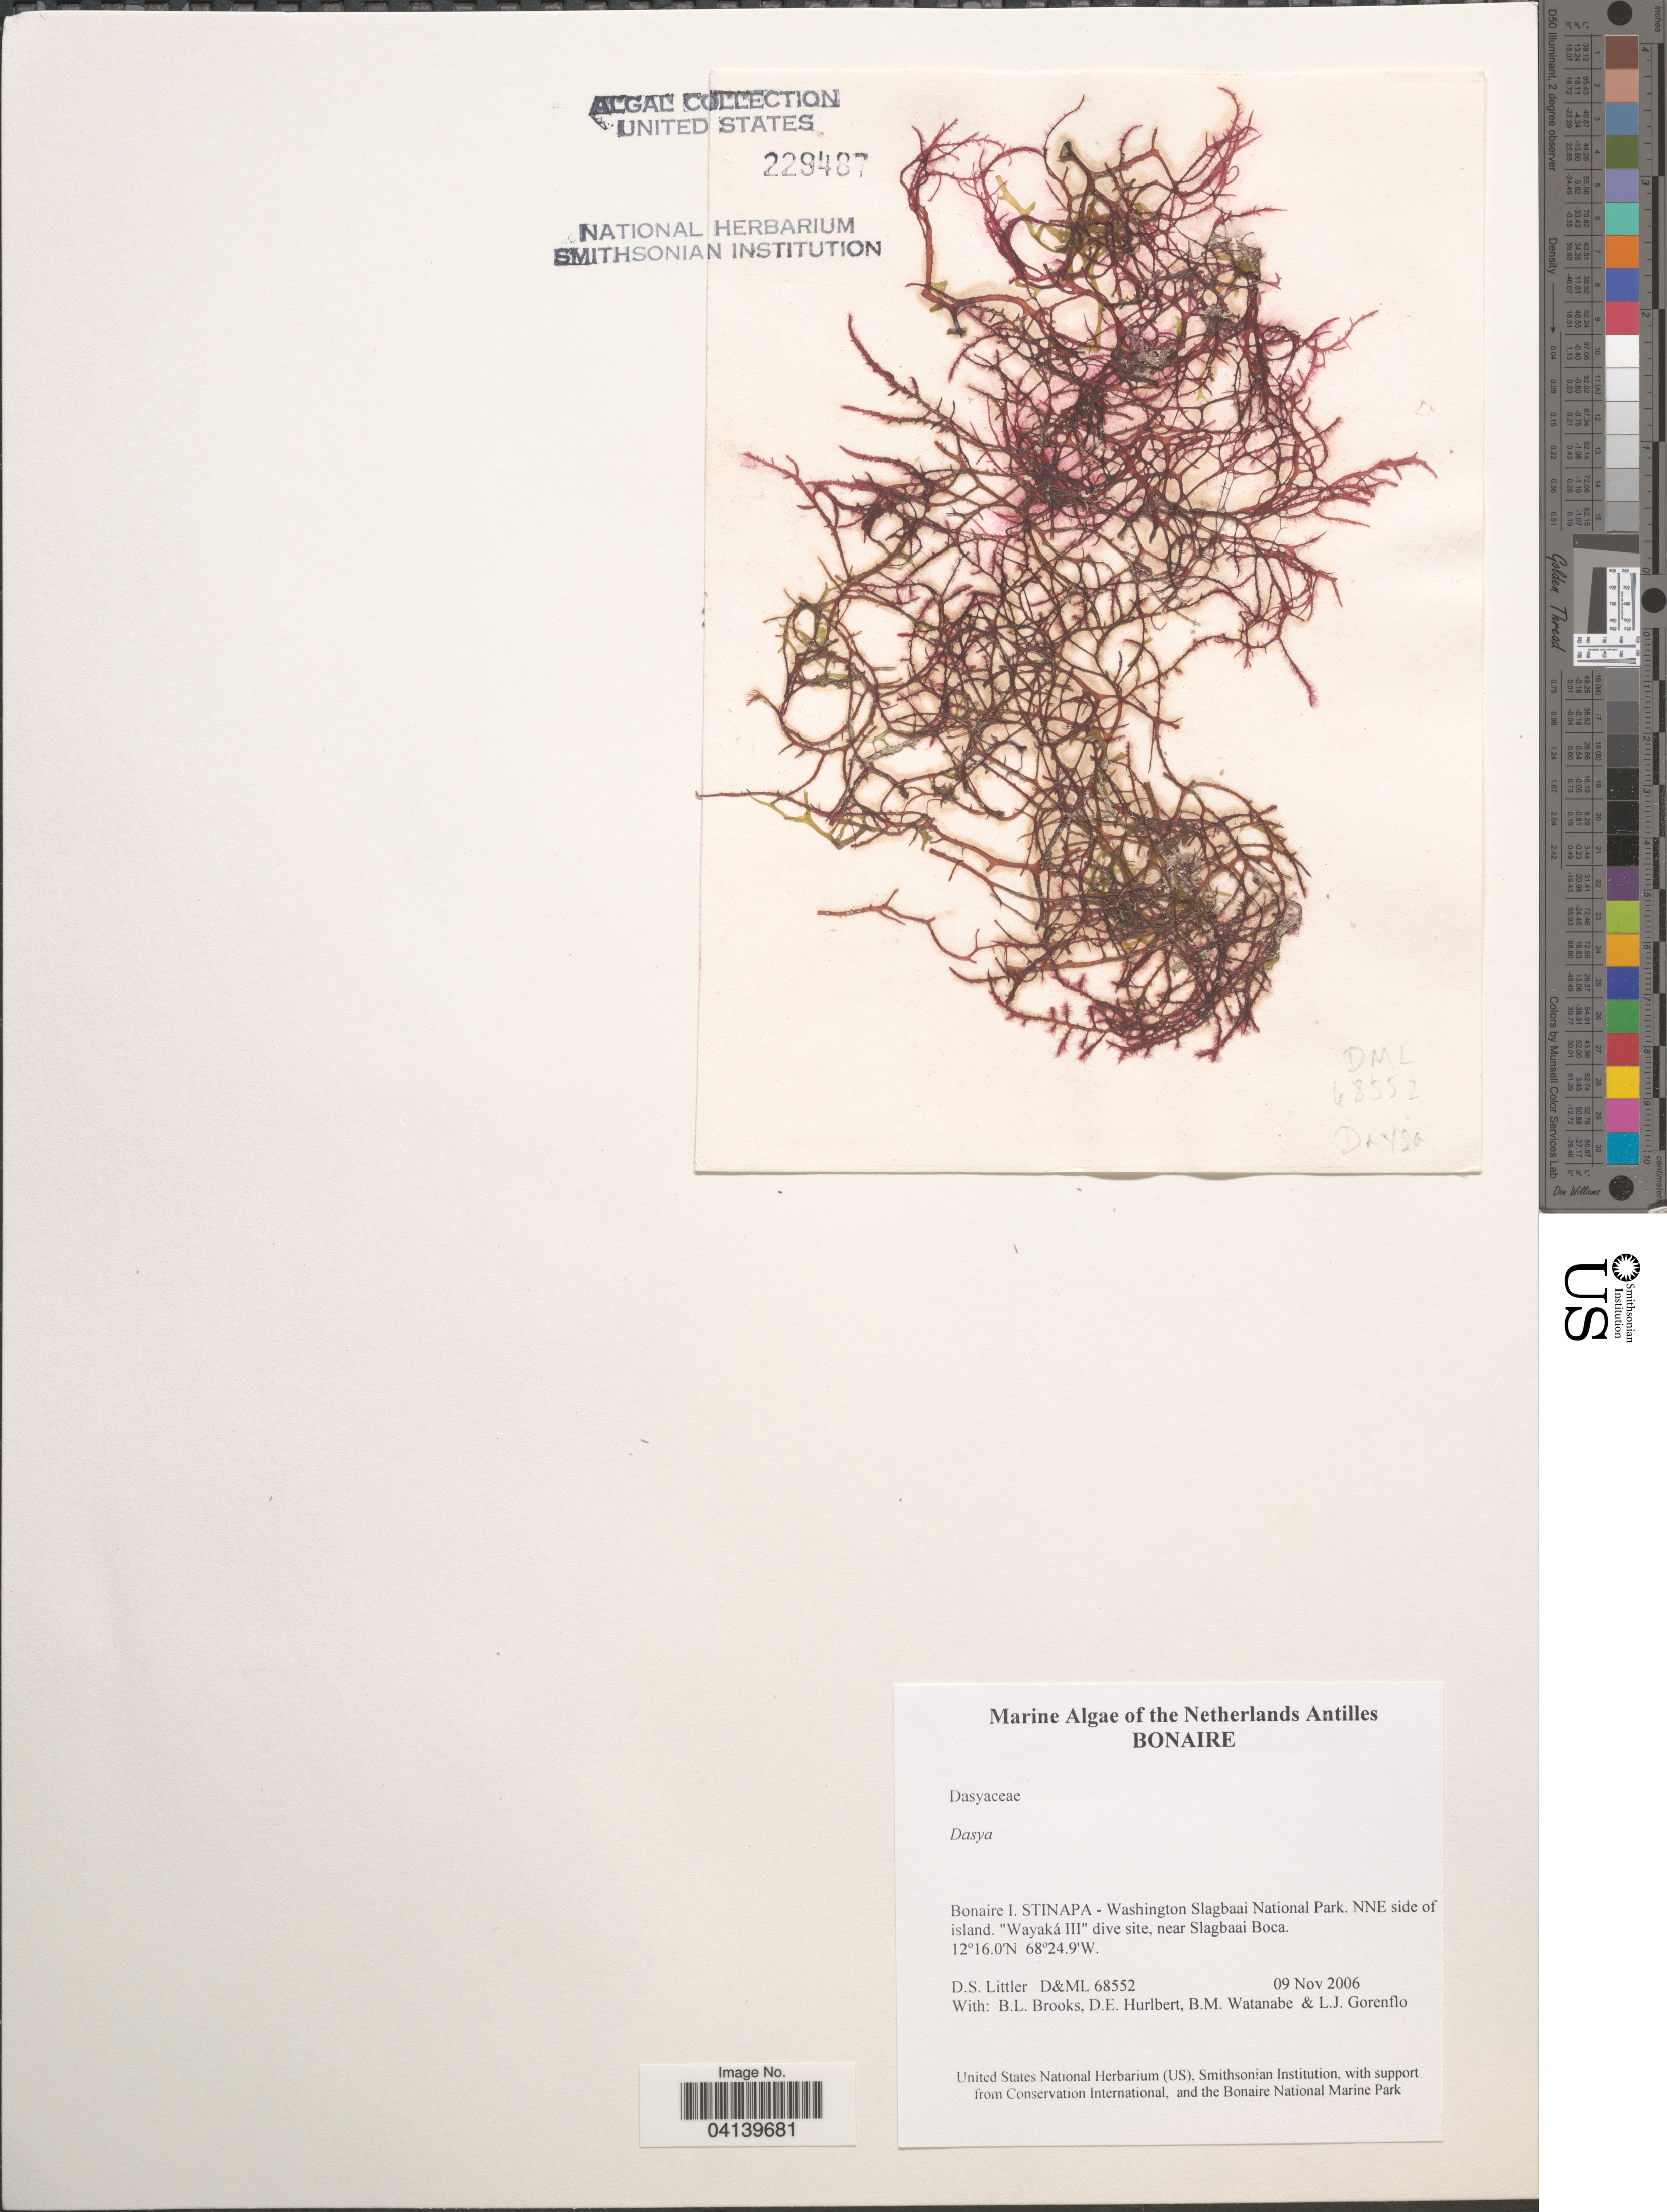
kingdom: Plantae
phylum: Rhodophyta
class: Florideophyceae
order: Ceramiales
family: Dasyaceae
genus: Dasya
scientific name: Dasya sp.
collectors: D. S. Littler, B. Brooks, D. Hurlbert, B. Watanabe & L. Gorenflo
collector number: D&ML 68552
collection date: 2006-11-09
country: Netherlands Antilles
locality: Bonaire. Bonaire I. STINAPA - Washington Slagbaai National Park. NNE side of island. "Wayaká III" dive site, near Slagbaai Boca.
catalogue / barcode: US 229487